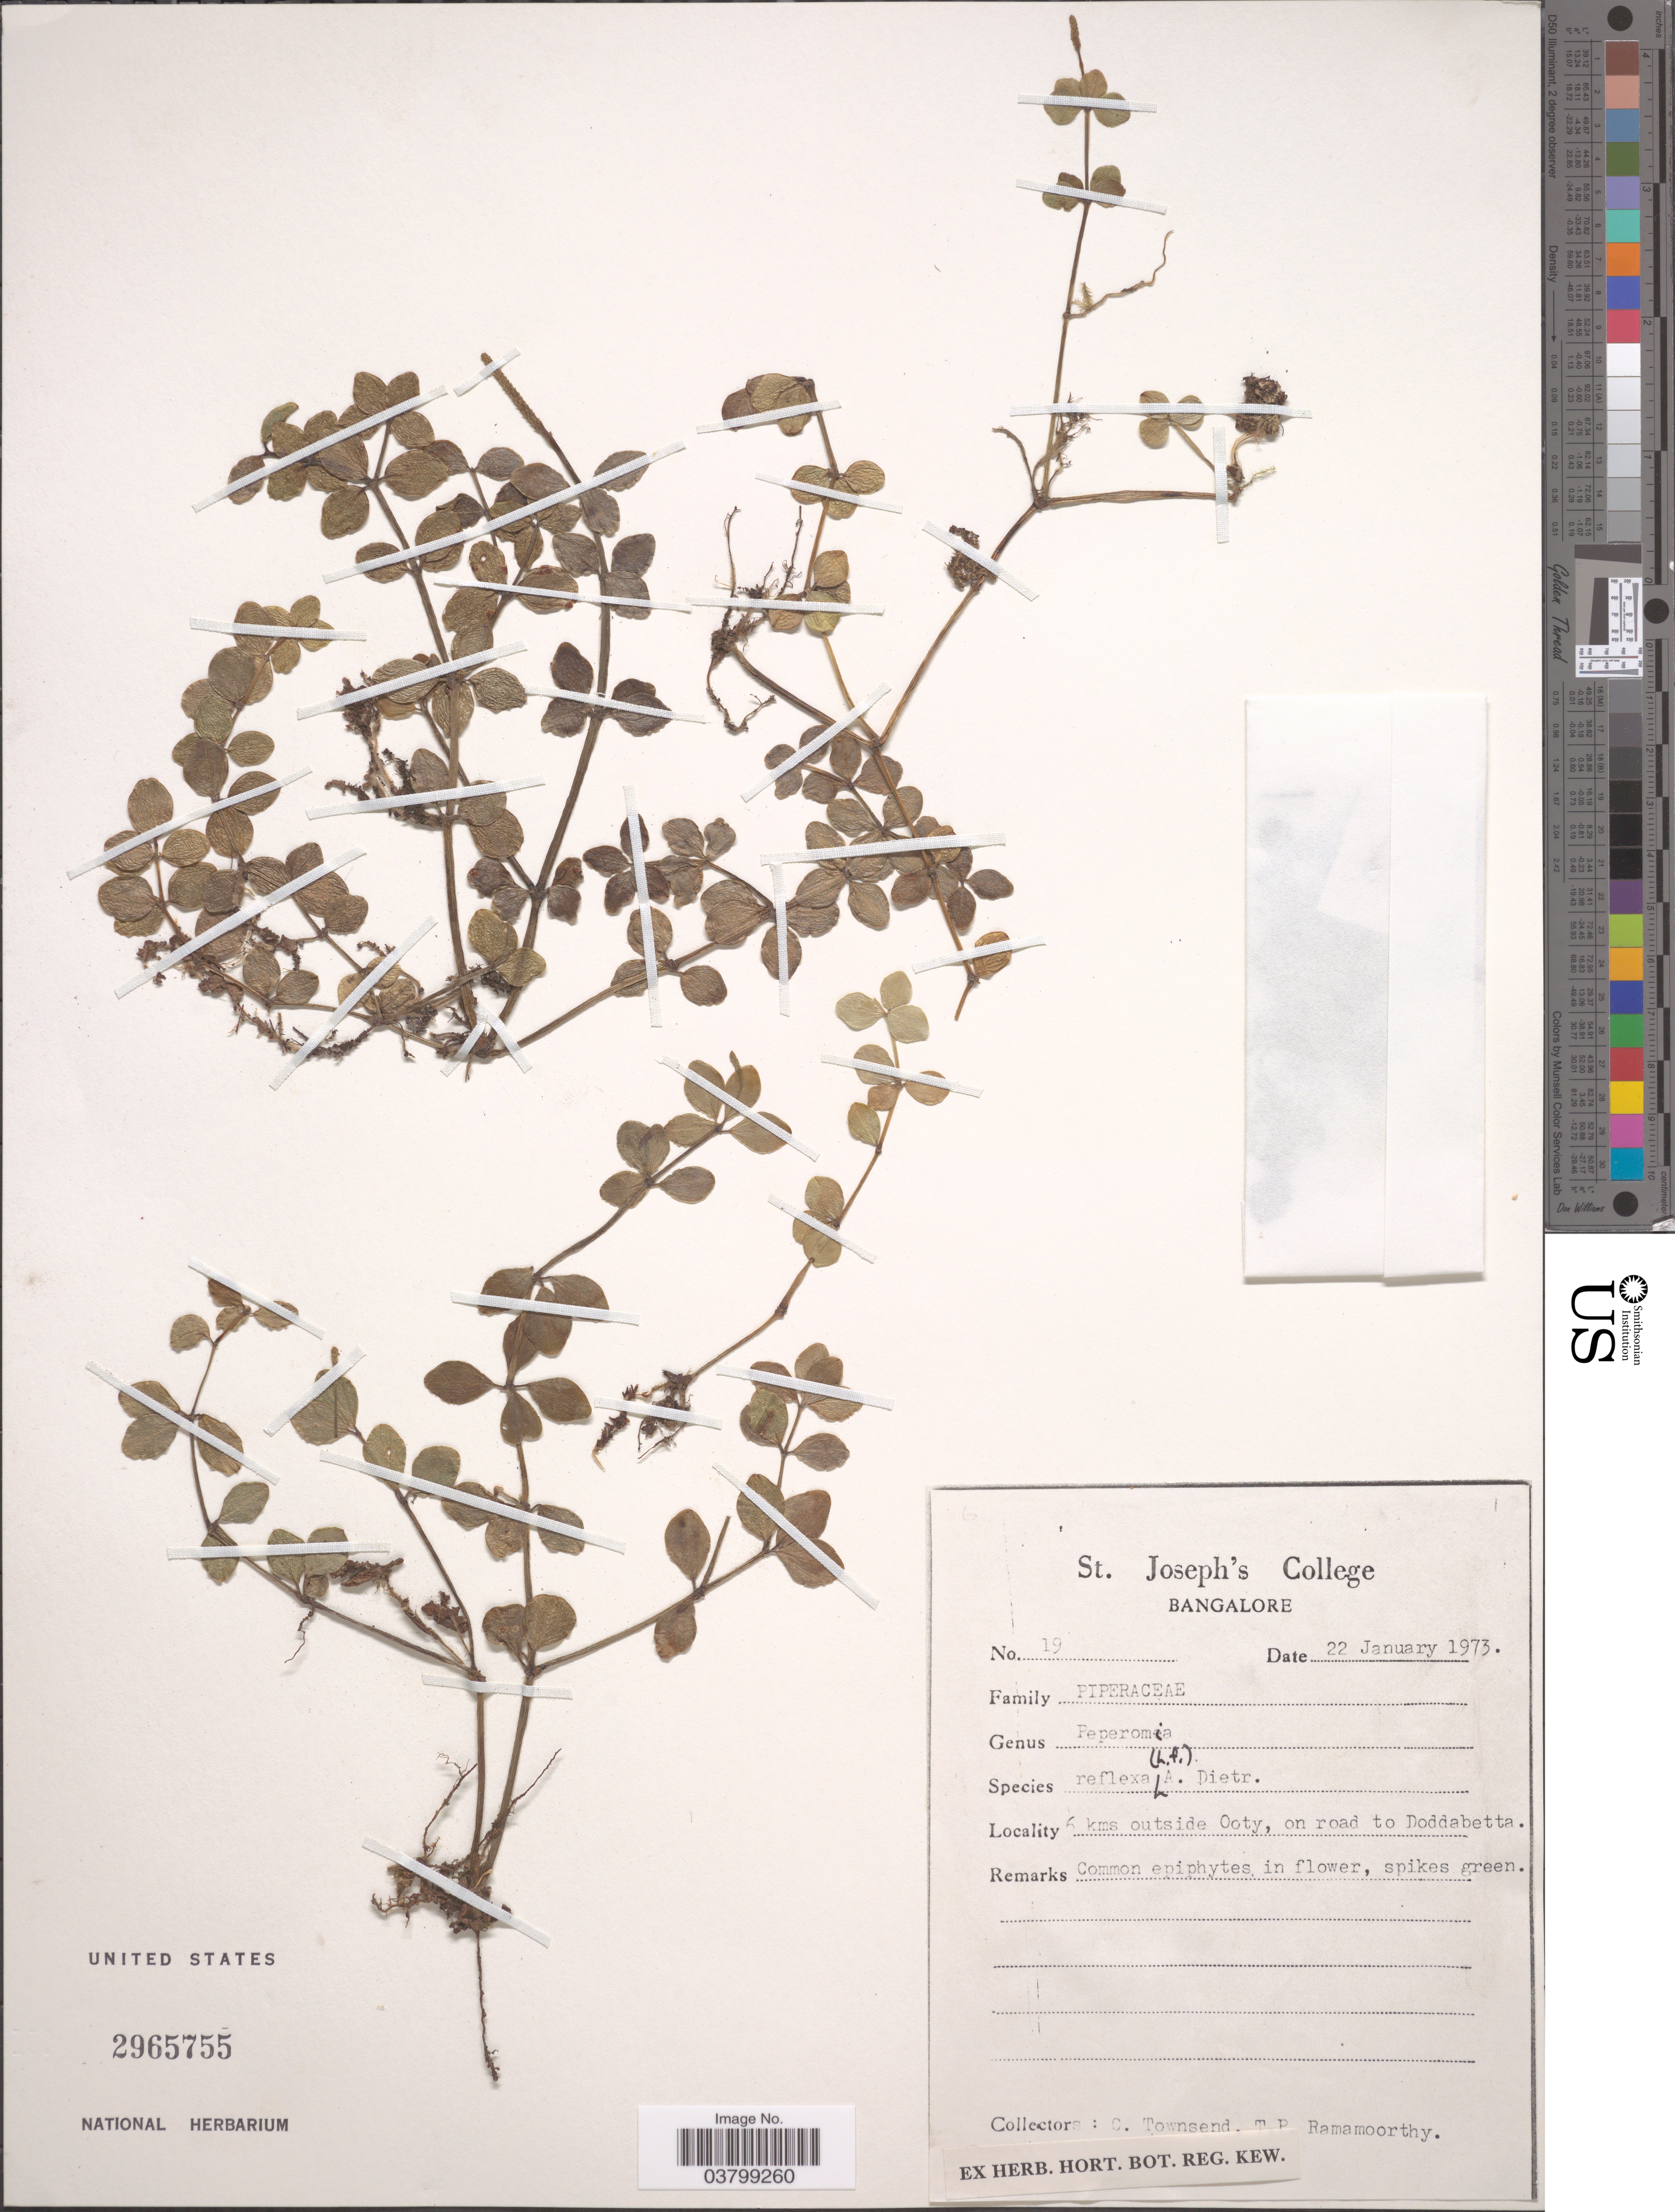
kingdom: Plantae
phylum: Tracheophyta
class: Magnoliopsida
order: Piperales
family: Piperaceae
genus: Peperomia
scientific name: Peperomia reflexa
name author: (L. f.) A. Dietr.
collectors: C. Townsend & T. P. Ramamoorthy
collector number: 19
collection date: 1973-01-22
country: India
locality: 6 kms outside Ooty, on road to Doddabetta.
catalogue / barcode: US 2965755